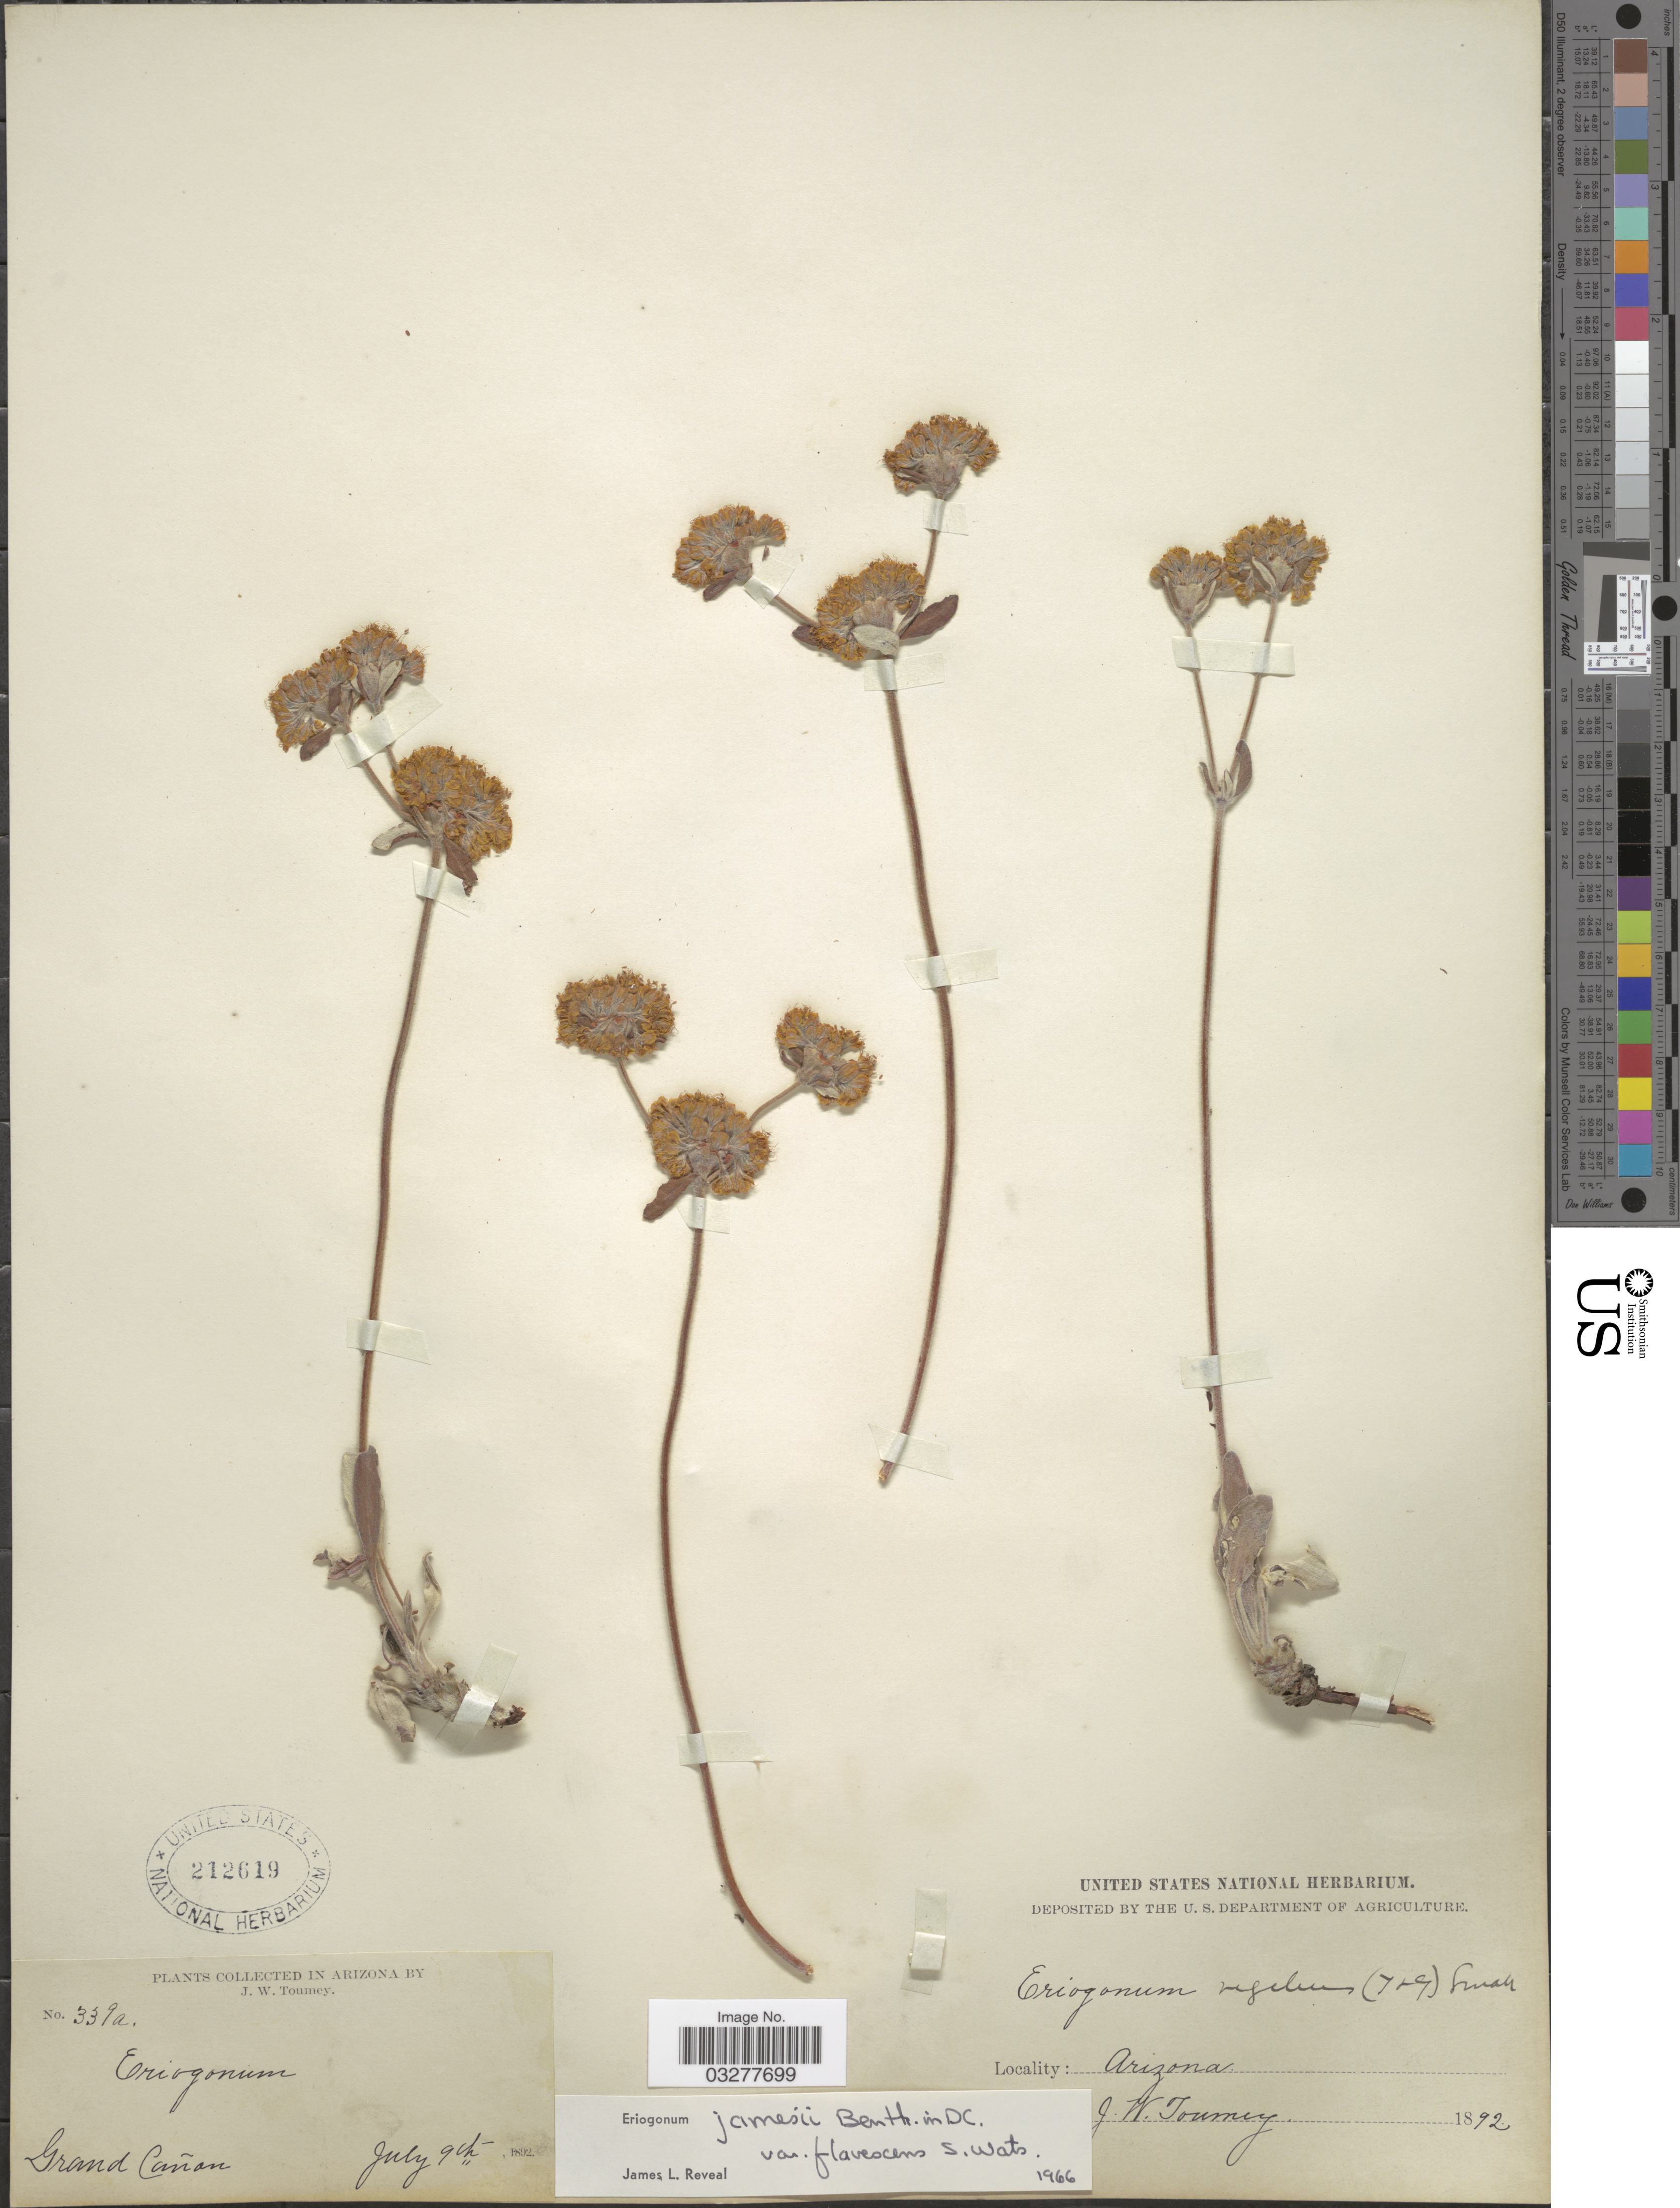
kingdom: Plantae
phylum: Tracheophyta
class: Magnoliopsida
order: Caryophyllales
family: Polygonaceae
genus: Eriogonum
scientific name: Eriogonum jamesii var. flavescens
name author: S. Watson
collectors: J. W. Toumey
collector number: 339a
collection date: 1892-07-09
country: United States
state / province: Arizona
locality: Grand Cañon.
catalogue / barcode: US 212619